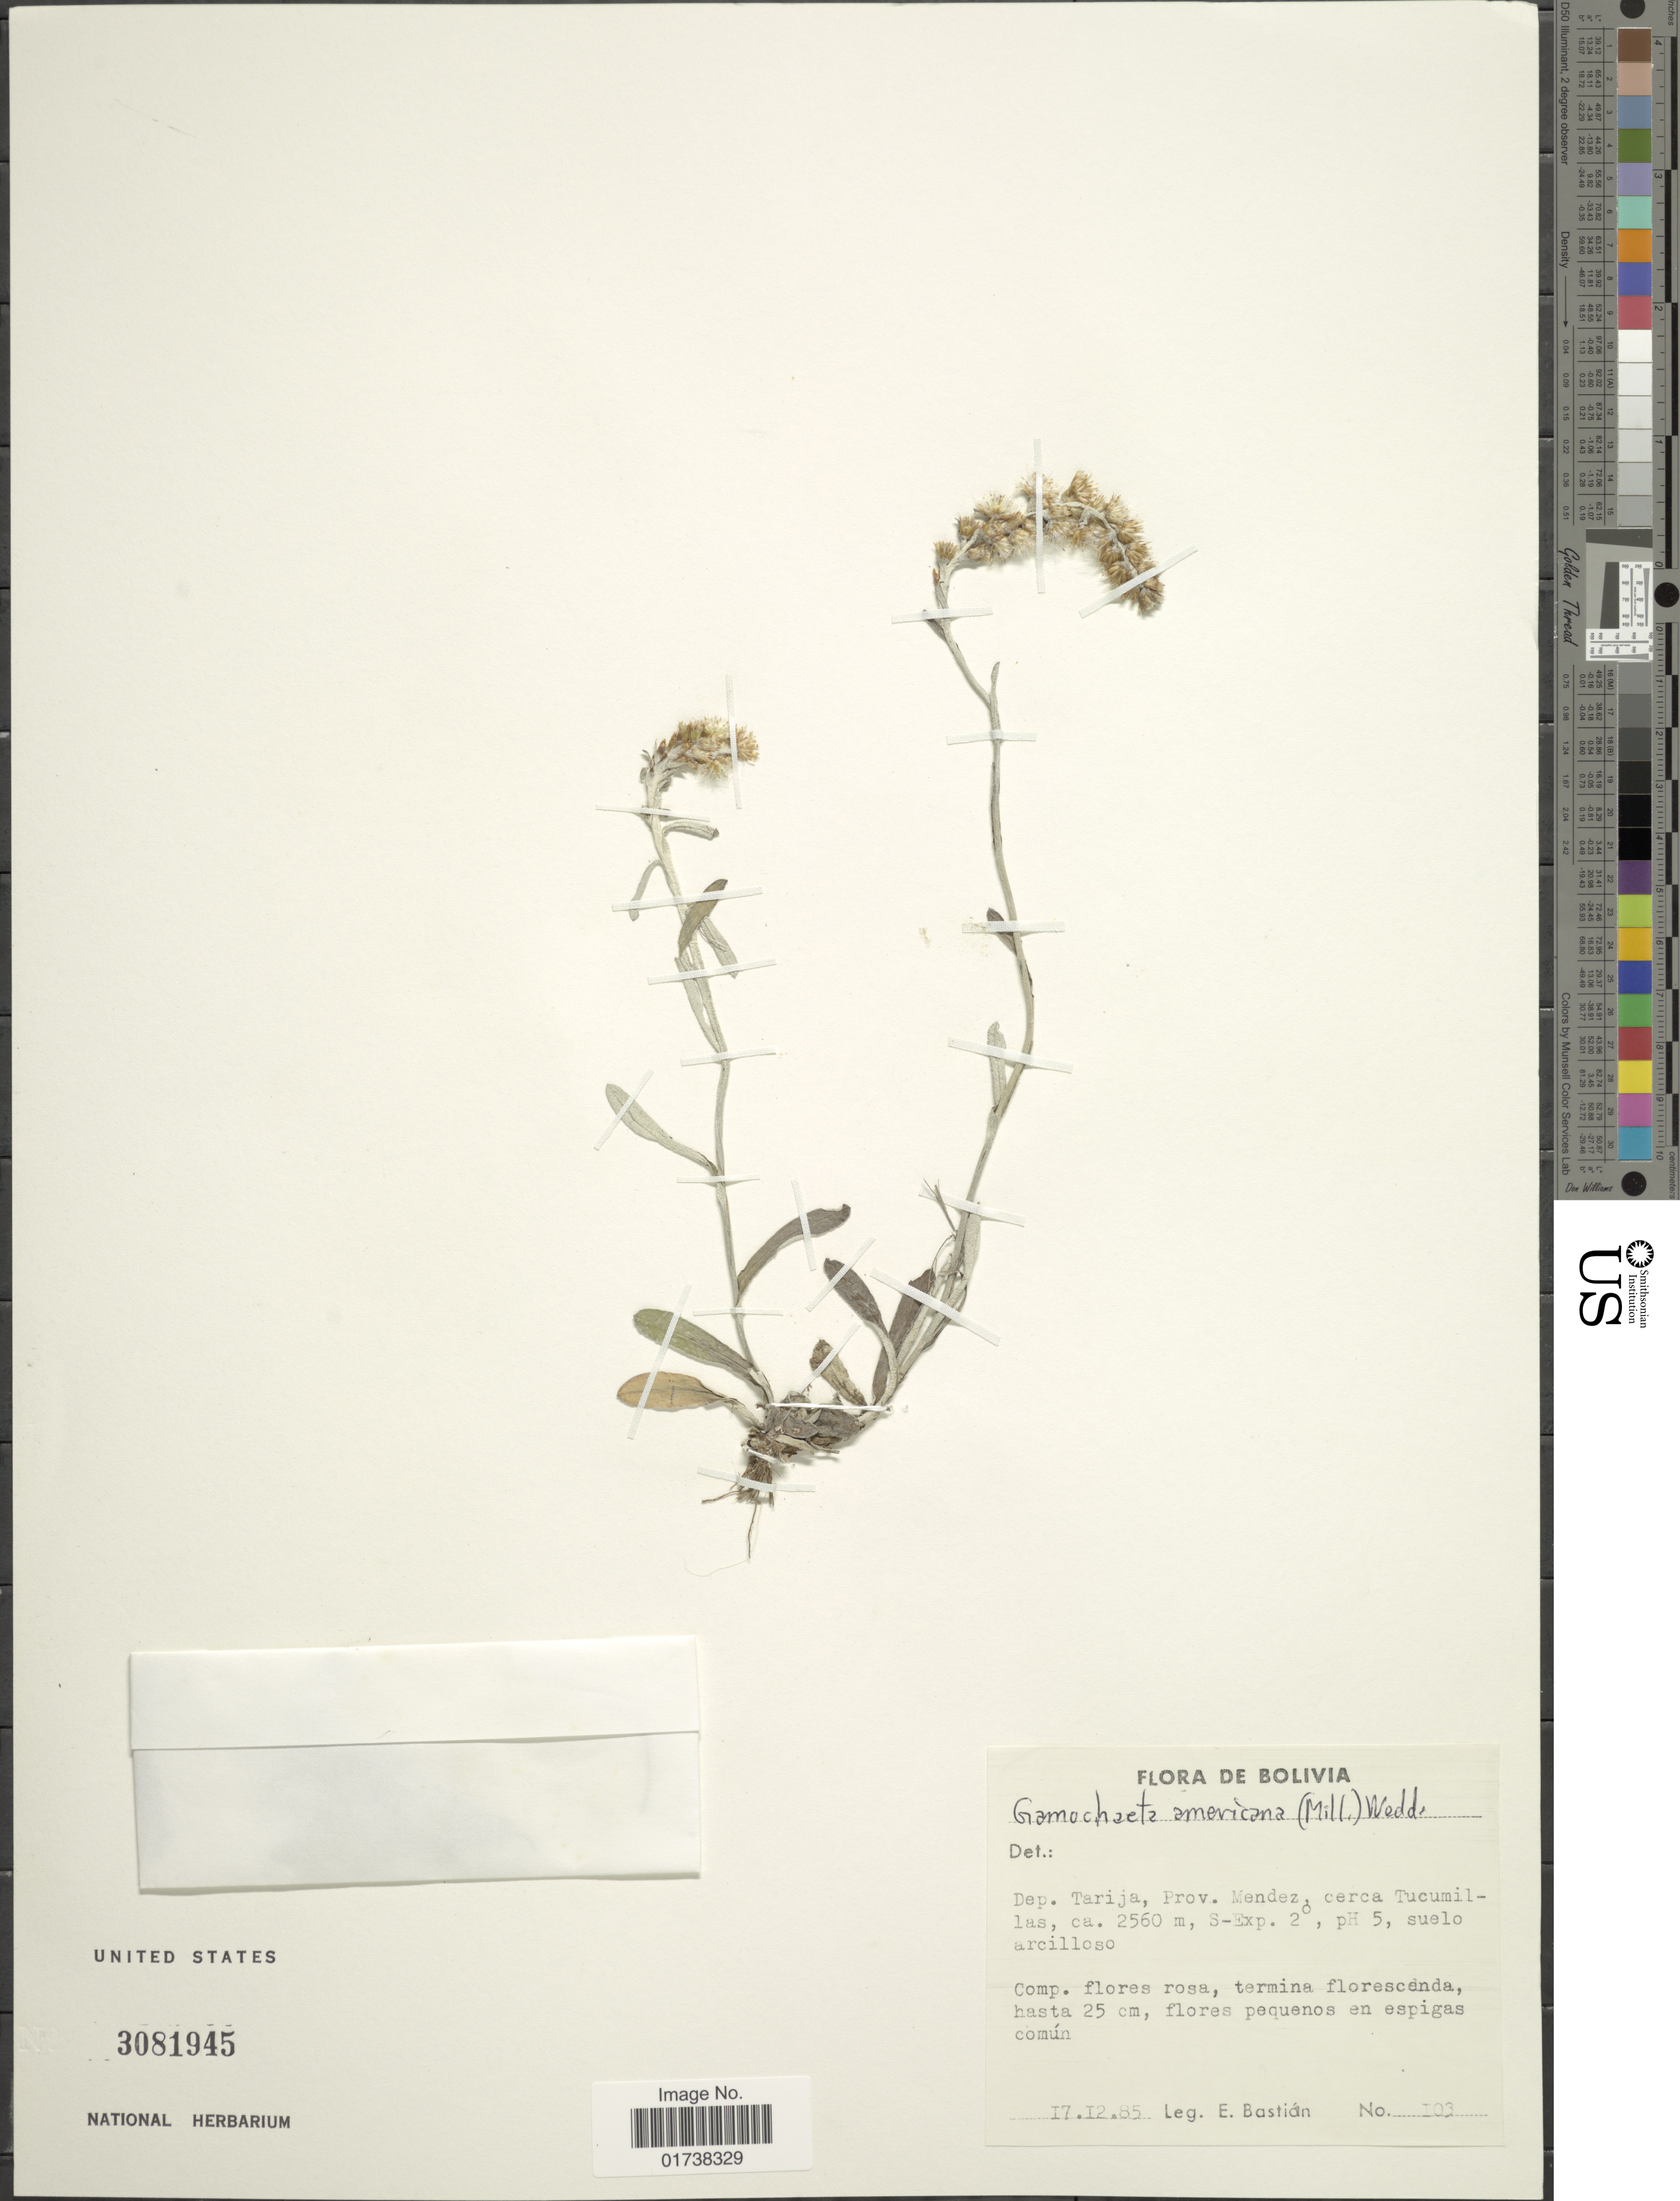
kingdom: Plantae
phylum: Tracheophyta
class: Magnoliopsida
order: Asterales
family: Asteraceae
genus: Gamochaeta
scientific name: Gamochaeta americana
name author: (Mill.) Wedd.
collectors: E. Bastian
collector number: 103*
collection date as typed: Transcribed d/m/y: 17/12/85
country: Bolivia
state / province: Tarija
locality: Depto. Tarija, Prov. Mendez, cerca Turcumillas, S-Exp. 2, pH 5, suelo arcilloso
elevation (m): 2560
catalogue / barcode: US 2081945